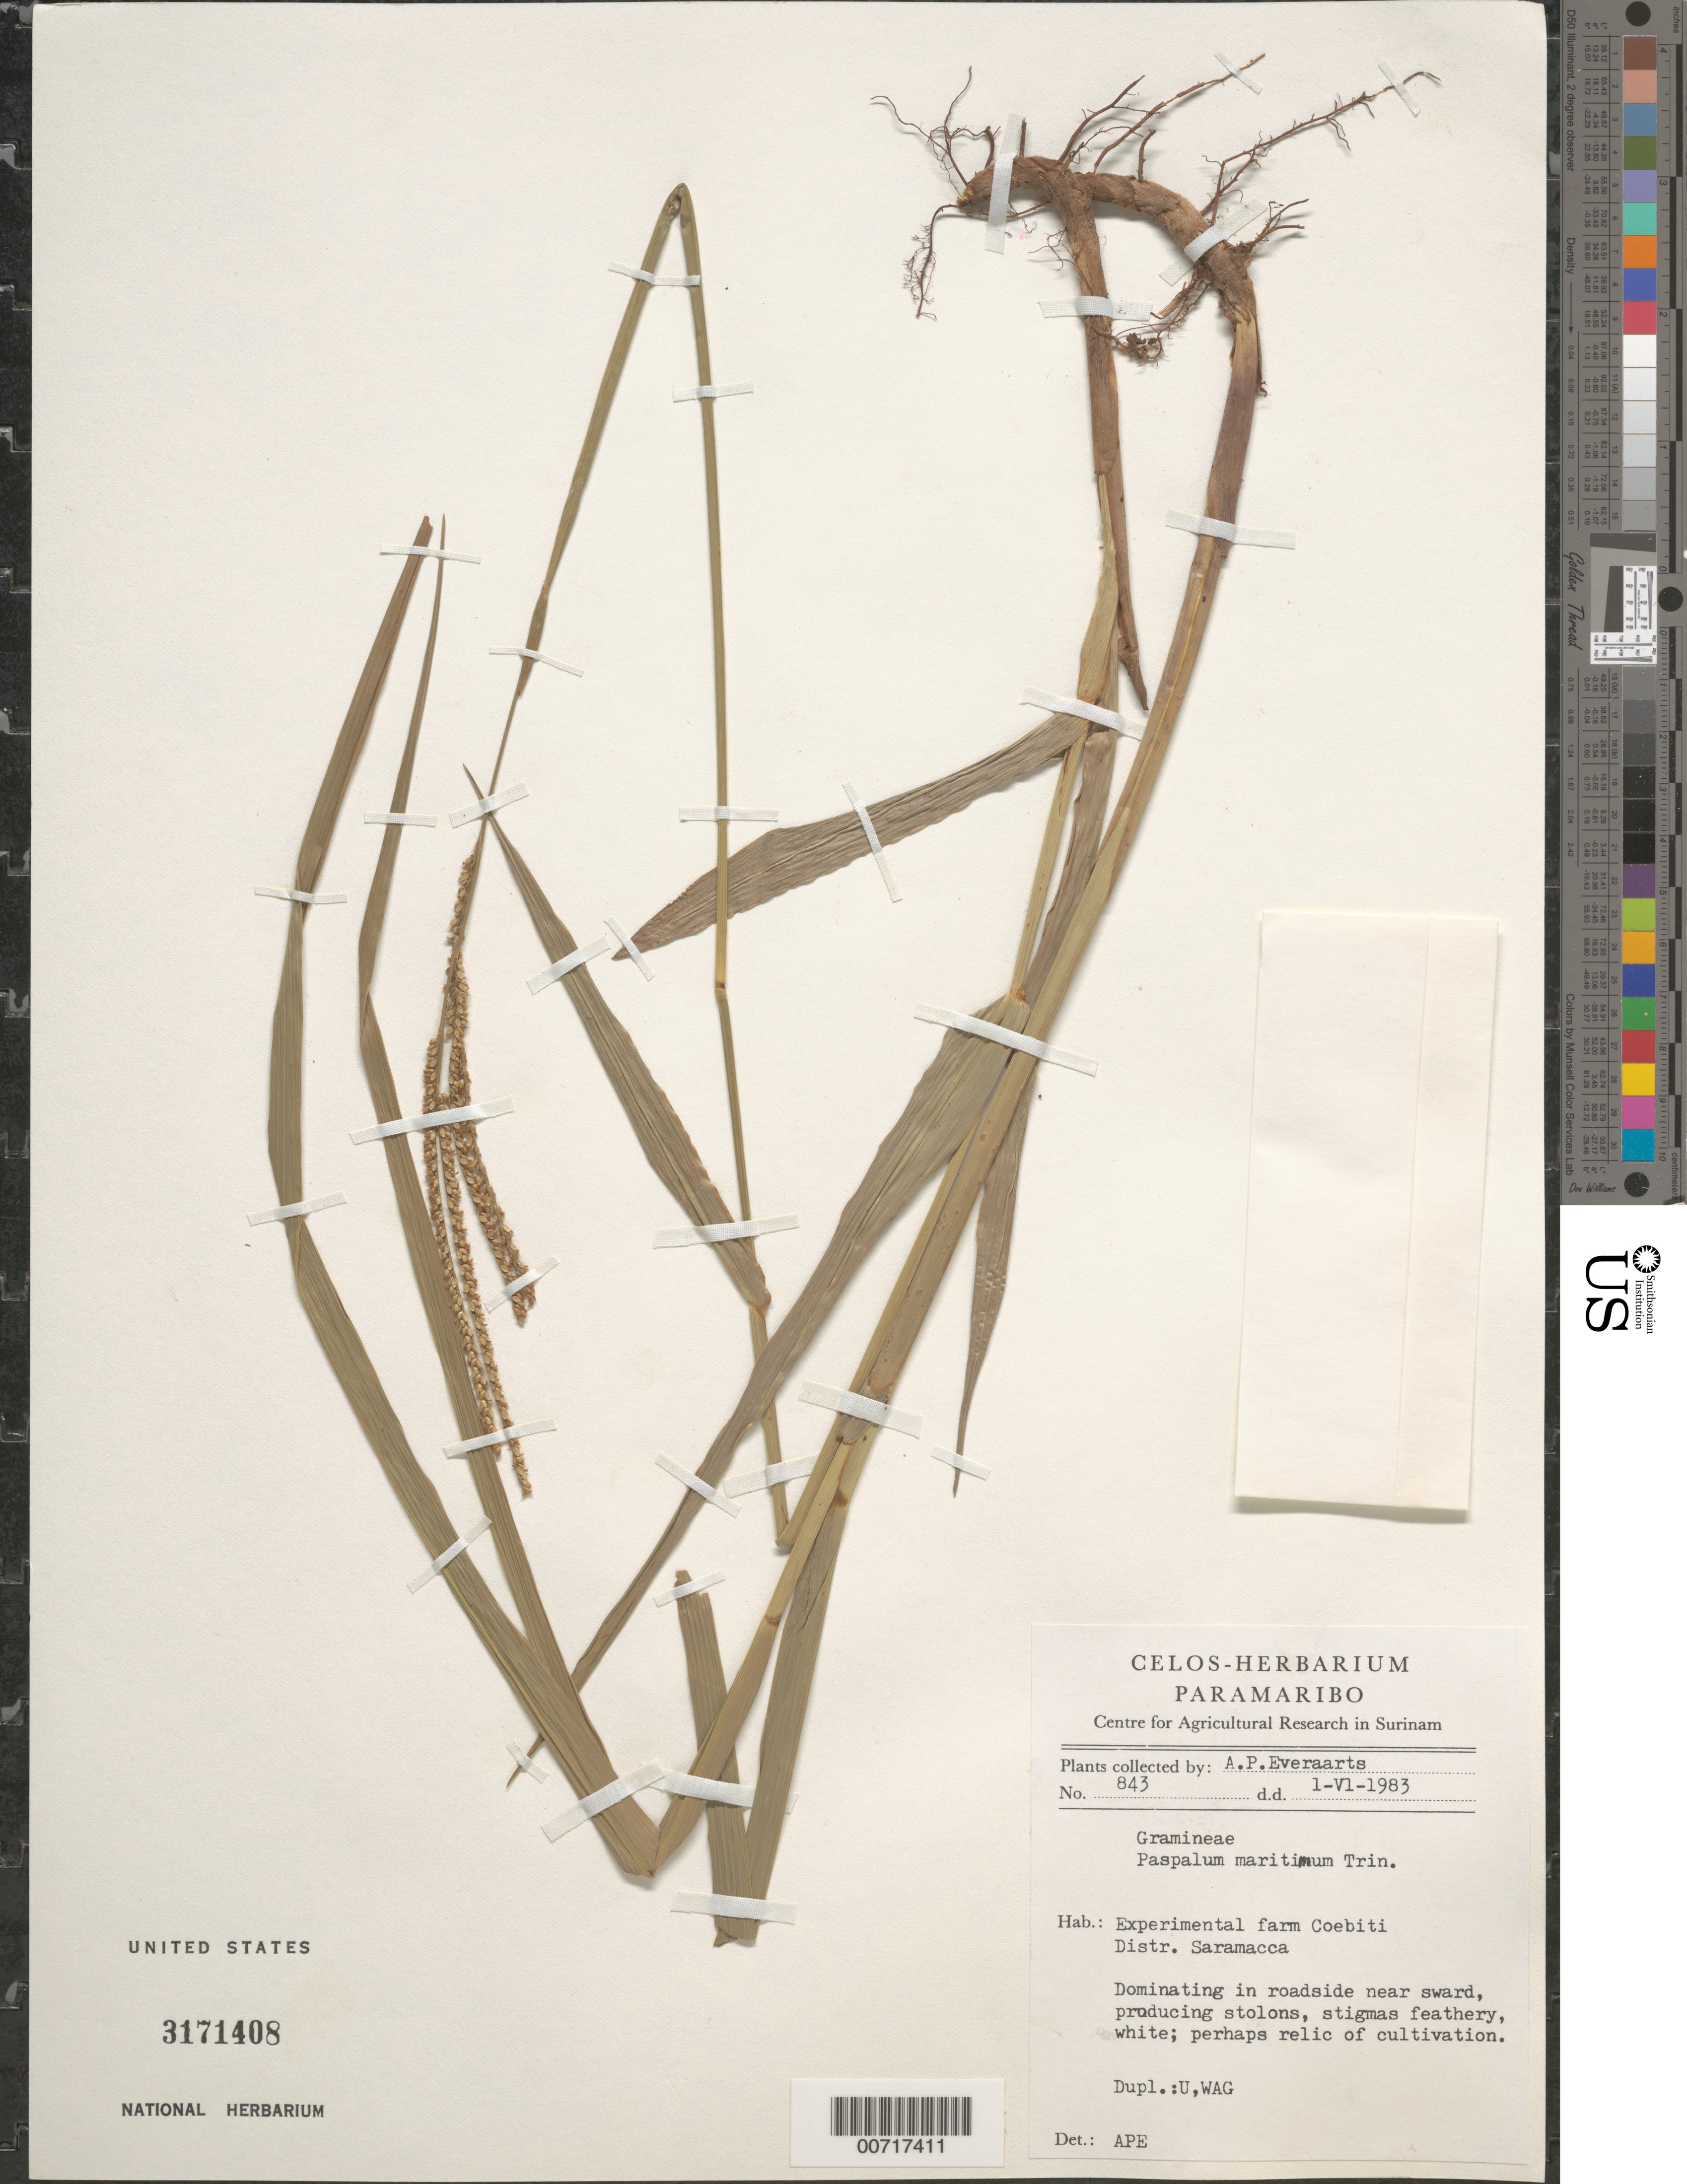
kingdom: Plantae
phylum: Tracheophyta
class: Liliopsida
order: Poales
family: Poaceae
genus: Paspalum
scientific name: Paspalum maritimum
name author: Trin.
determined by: Judziewicz, E. J.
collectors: A. Everaarts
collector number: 843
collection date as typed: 1-Jun-83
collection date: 1983-06-01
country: Suriname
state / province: Saramacca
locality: Coebiti Experimental Farm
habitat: Roadside near sward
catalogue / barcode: US 3171408